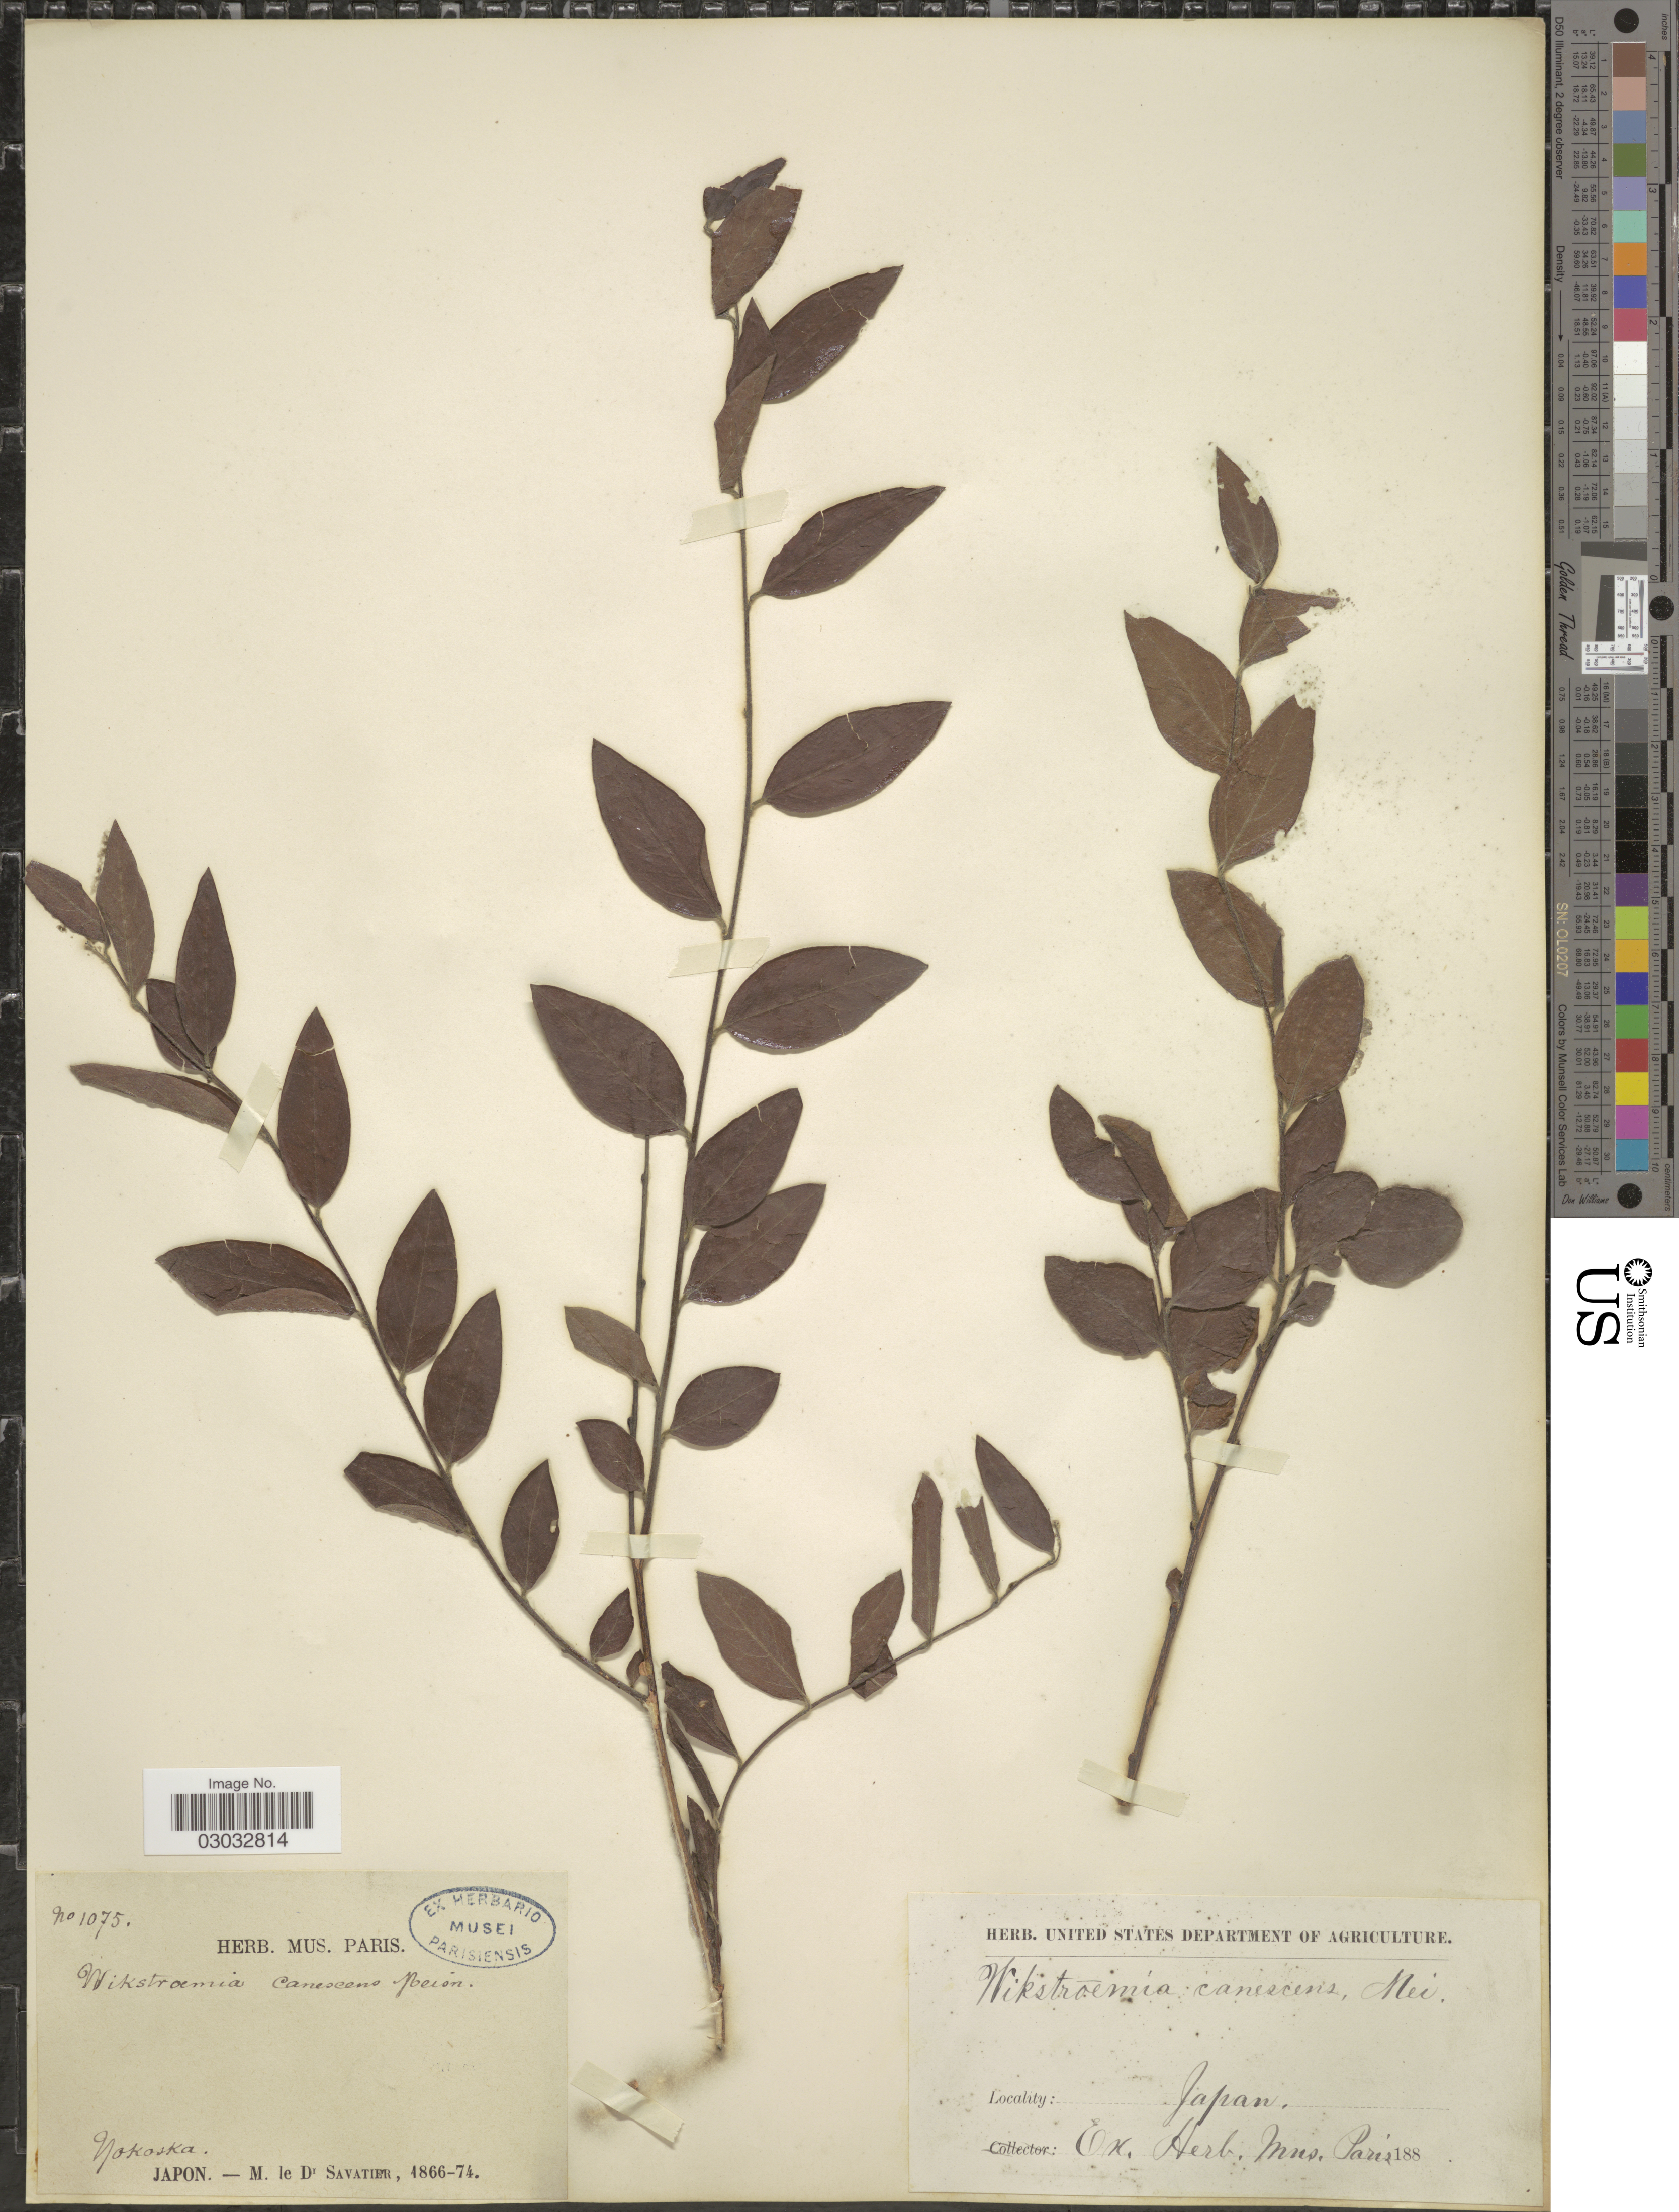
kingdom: Plantae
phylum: Tracheophyta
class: Magnoliopsida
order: Malvales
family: Thymelaeaceae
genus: Wikstroemia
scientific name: Wikstroemia canescens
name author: Meisn.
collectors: M. D' Savatier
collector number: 1075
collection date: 1866/1874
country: Japan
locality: Nokoska, Japon.